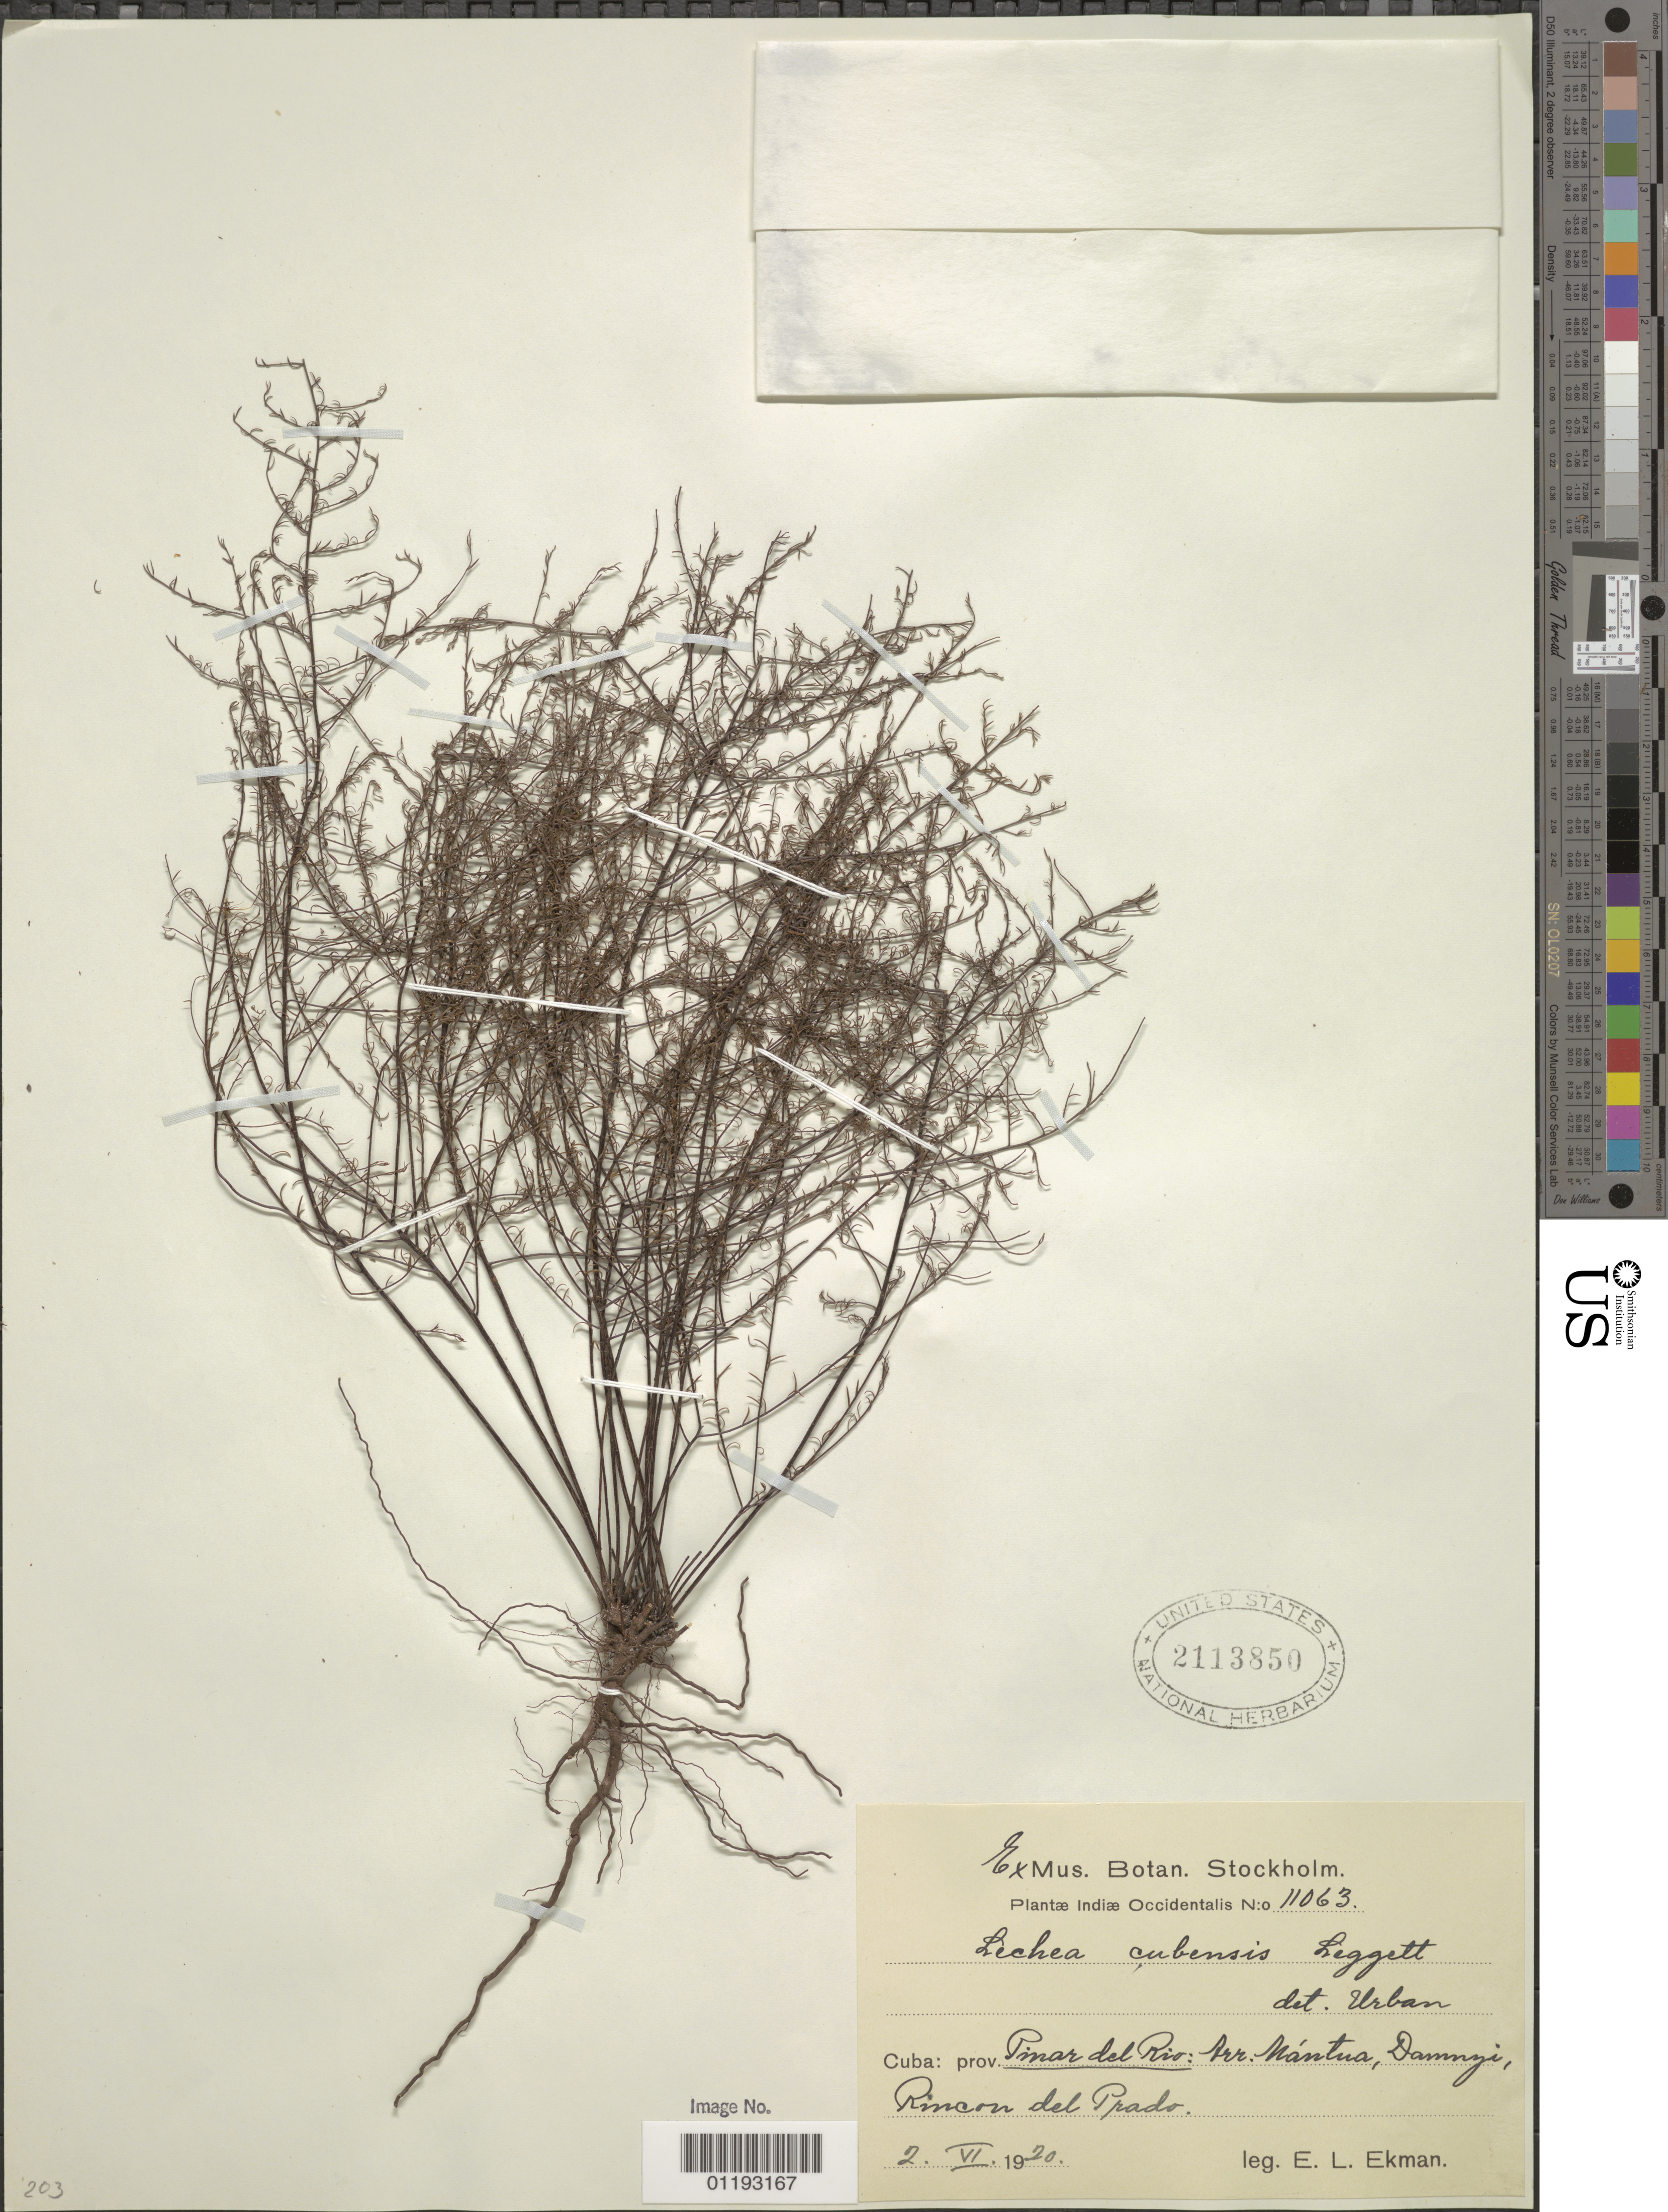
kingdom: Plantae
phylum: Tracheophyta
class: Magnoliopsida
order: Malvales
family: Cistaceae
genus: Lechea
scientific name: Lechea cubensis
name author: Legg.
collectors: E. L. Ekman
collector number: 11063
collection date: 1920-06-02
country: Cuba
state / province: Pinar del Río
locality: Mantua, Damnyi, Ricon del Prado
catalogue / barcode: US 2113850